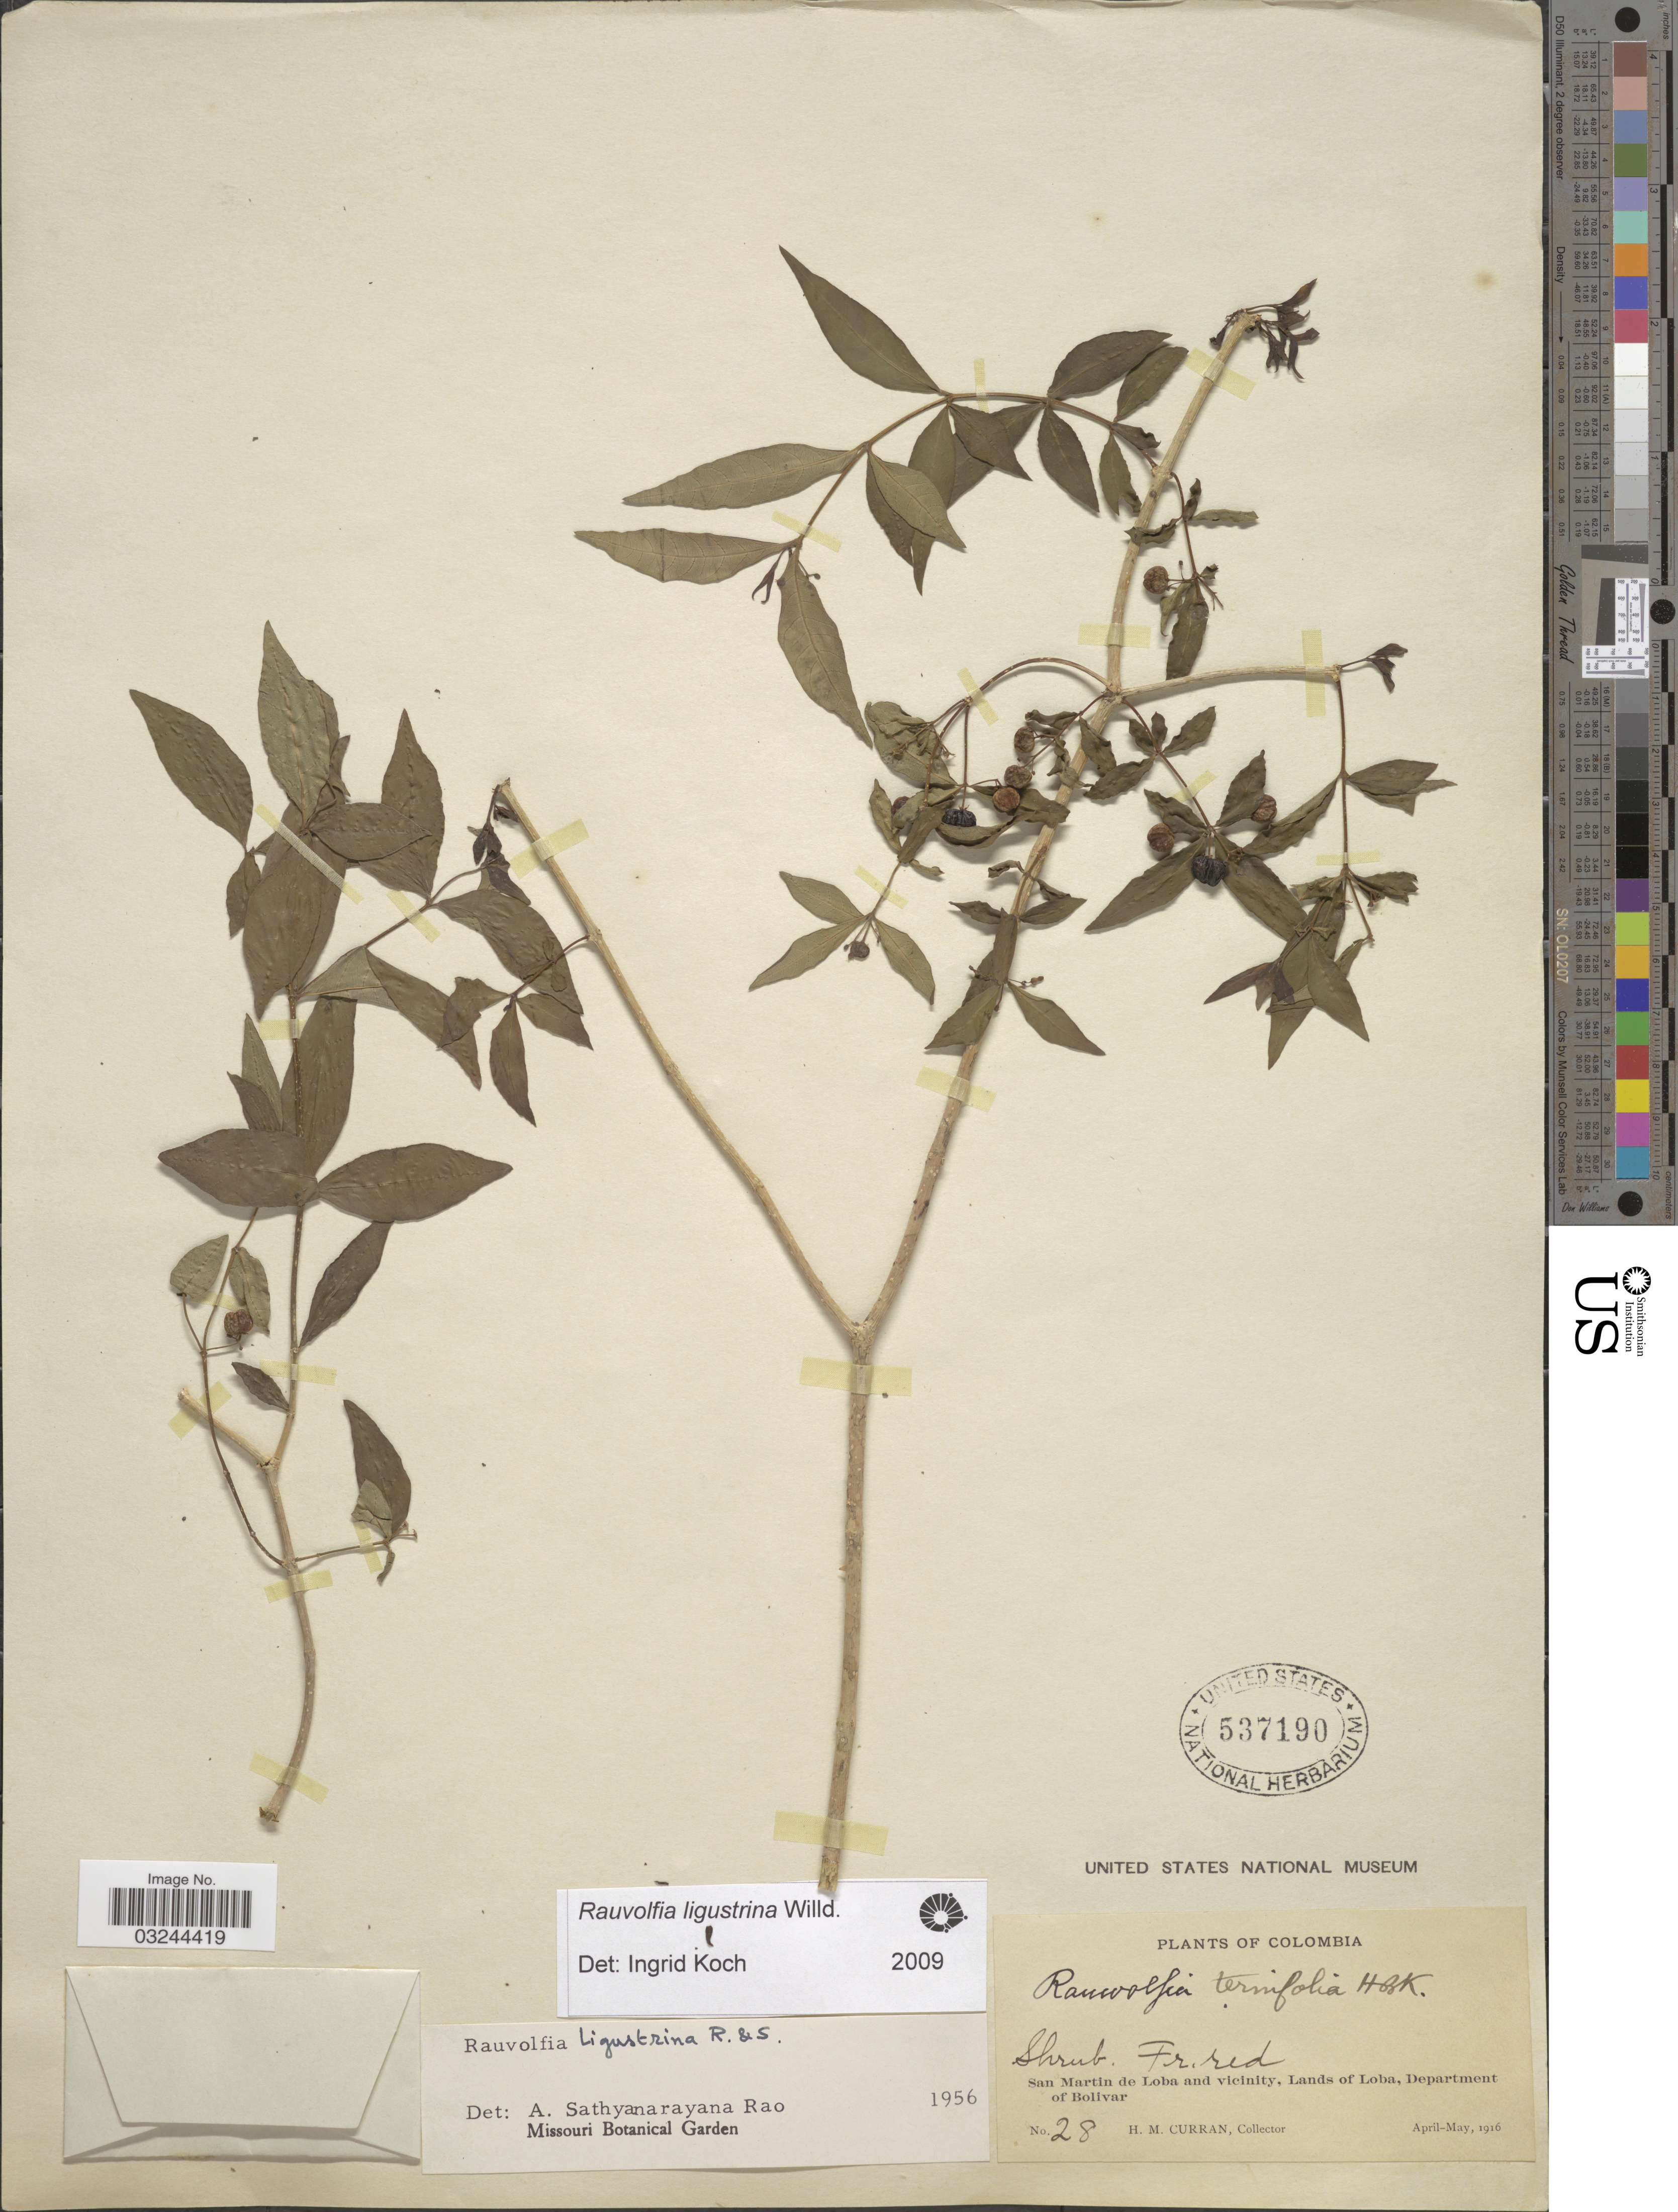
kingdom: Plantae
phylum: Tracheophyta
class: Magnoliopsida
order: Gentianales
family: Apocynaceae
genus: Rauvolfia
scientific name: Rauvolfia ligustrina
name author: Willd. ex Roem. & Schult.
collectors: H. M. Curran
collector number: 28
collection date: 1916-04/1916-05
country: Colombia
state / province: Bolívar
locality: San Martin de Loba and vicinity, Lands of Loba, Department of Bolivar.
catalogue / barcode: US 537190